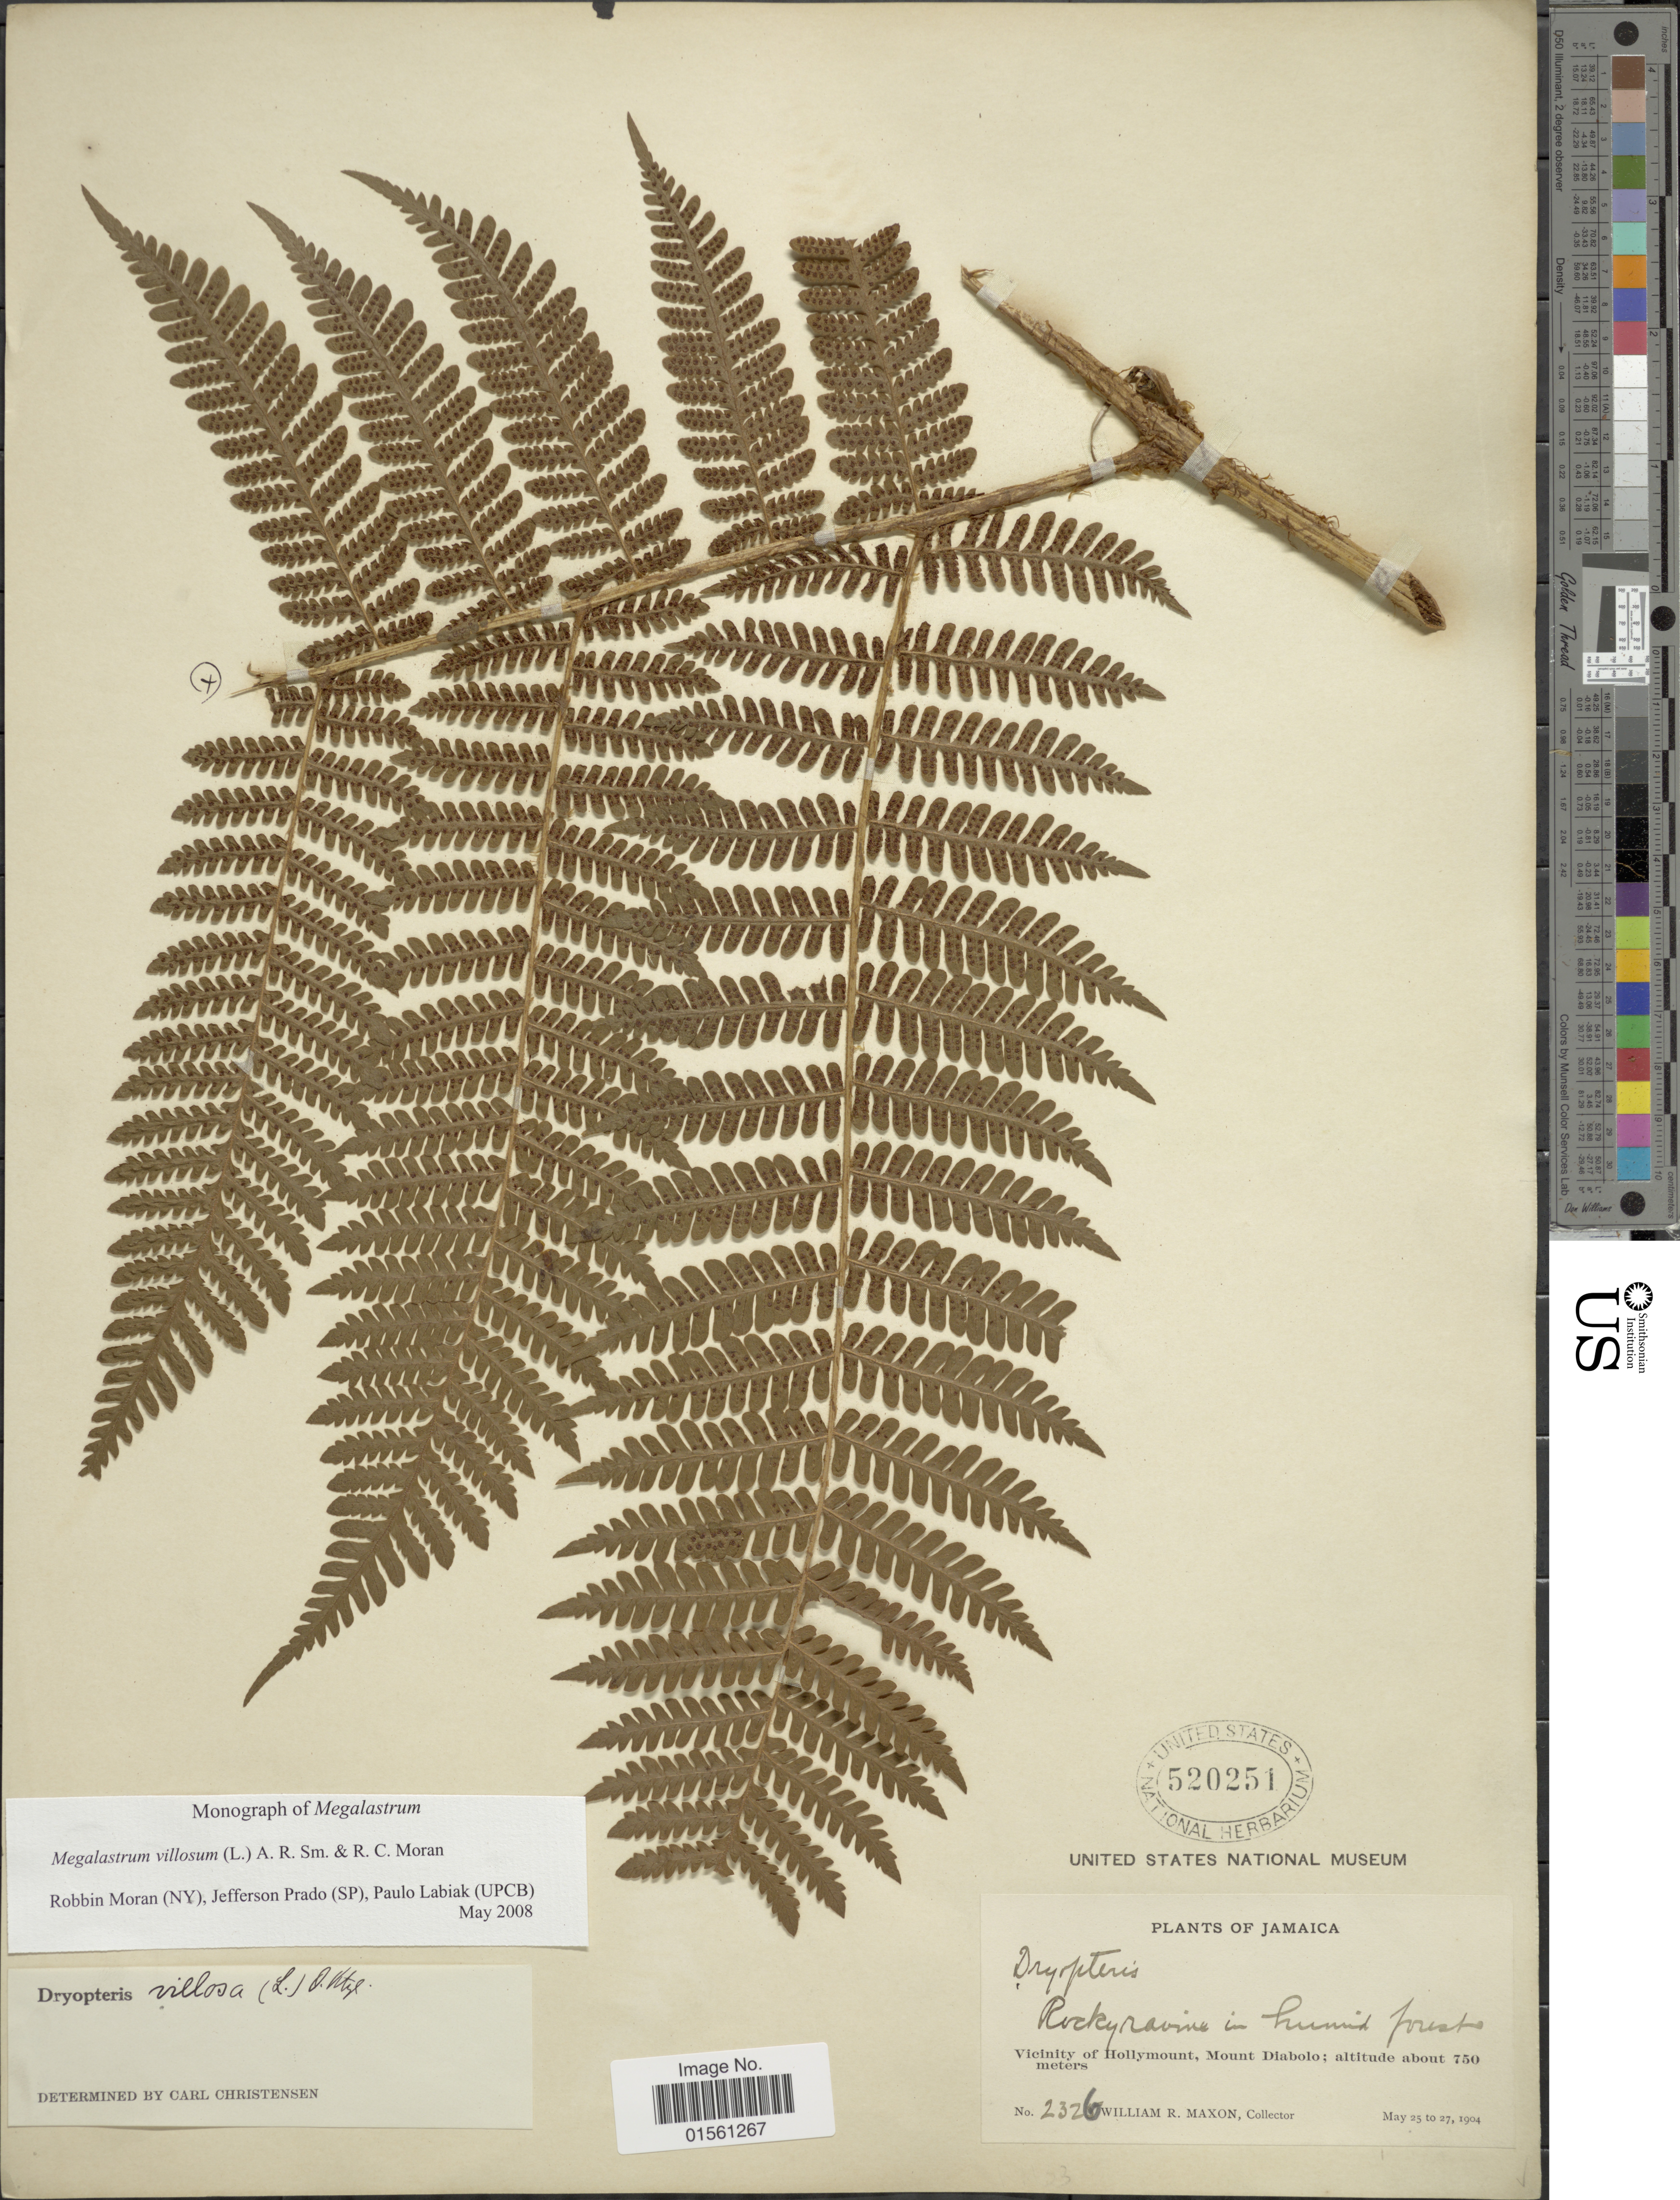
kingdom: Plantae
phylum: Tracheophyta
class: Polypodiopsida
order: Polypodiales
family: Dryopteridaceae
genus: Megalastrum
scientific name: Megalastrum villosum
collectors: W. R. Maxon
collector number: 2326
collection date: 1904-05-25/1904-05-27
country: Jamaica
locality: Vicinity of Hollymount, Mount Diabolo.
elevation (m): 750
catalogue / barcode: US 520251